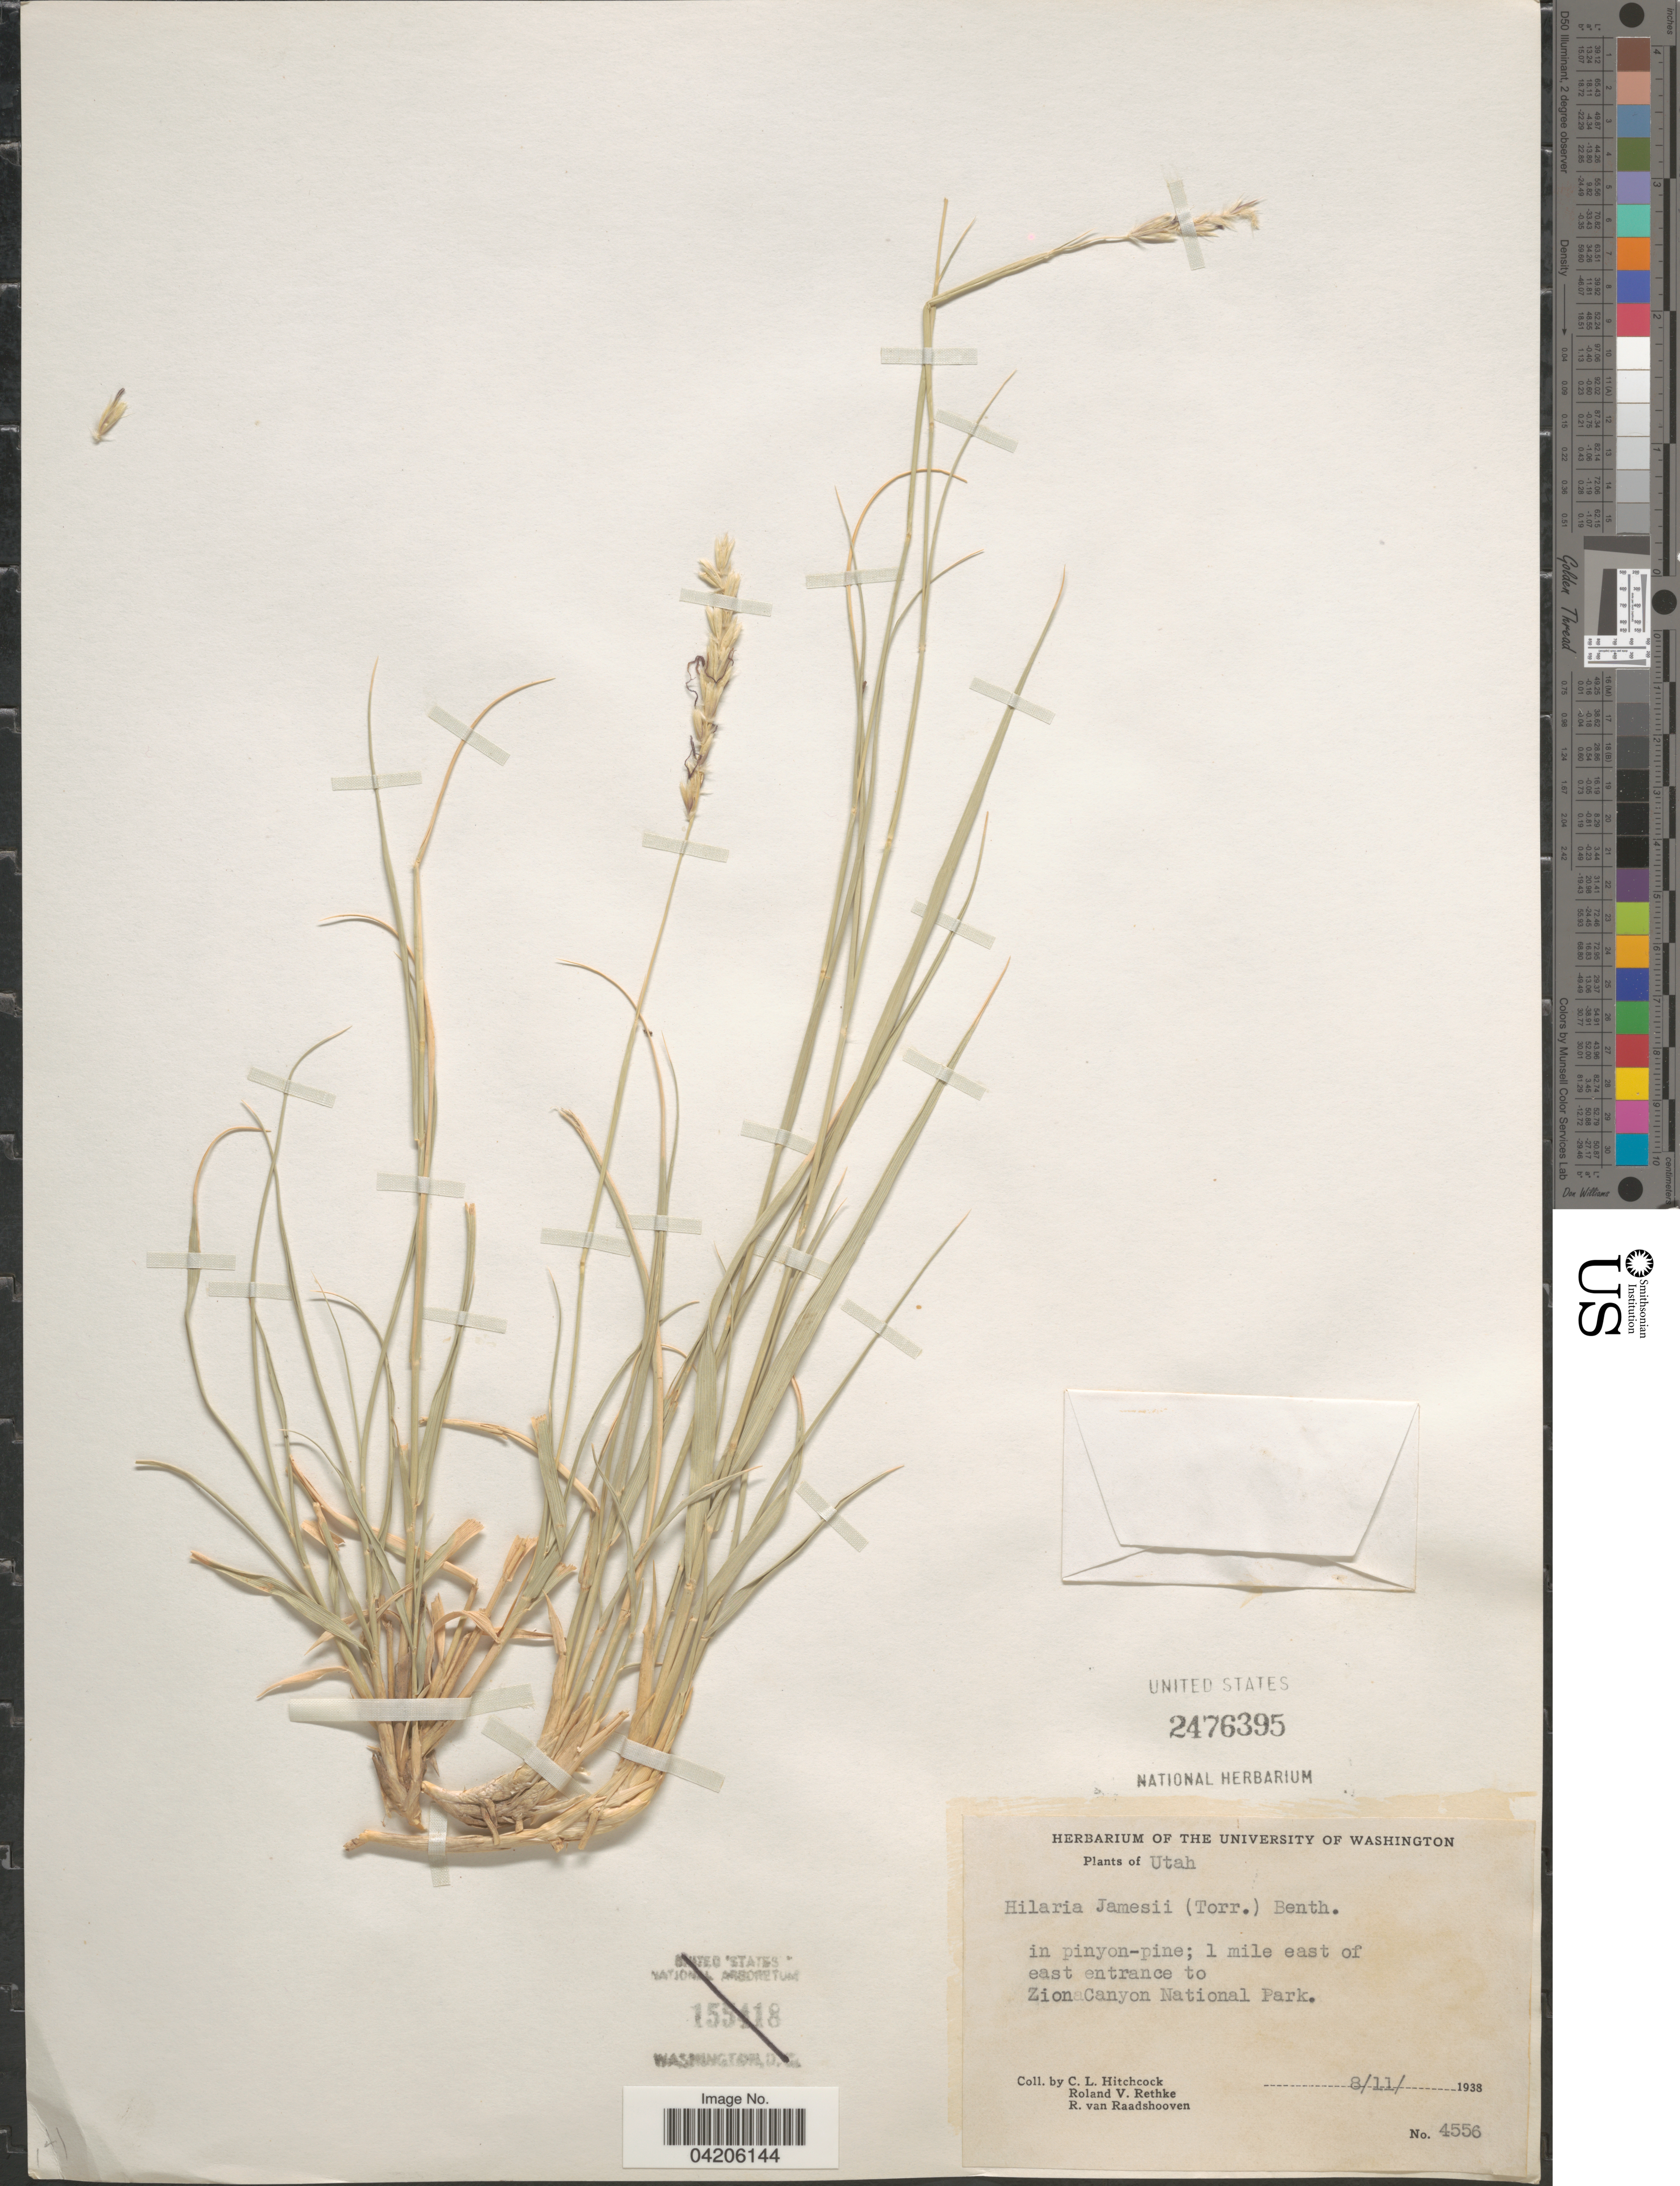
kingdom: Plantae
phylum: Tracheophyta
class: Liliopsida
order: Poales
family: Poaceae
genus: Hilaria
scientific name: Hilaria jamesii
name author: (Torr.) Benth.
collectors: C. L. Hitchcock, R. Rethke & R. Raadshooven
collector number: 4556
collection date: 1938-08-11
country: United States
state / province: Utah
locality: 1 mile east of east entrance to Zion Canyon National Park.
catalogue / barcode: US 2476395